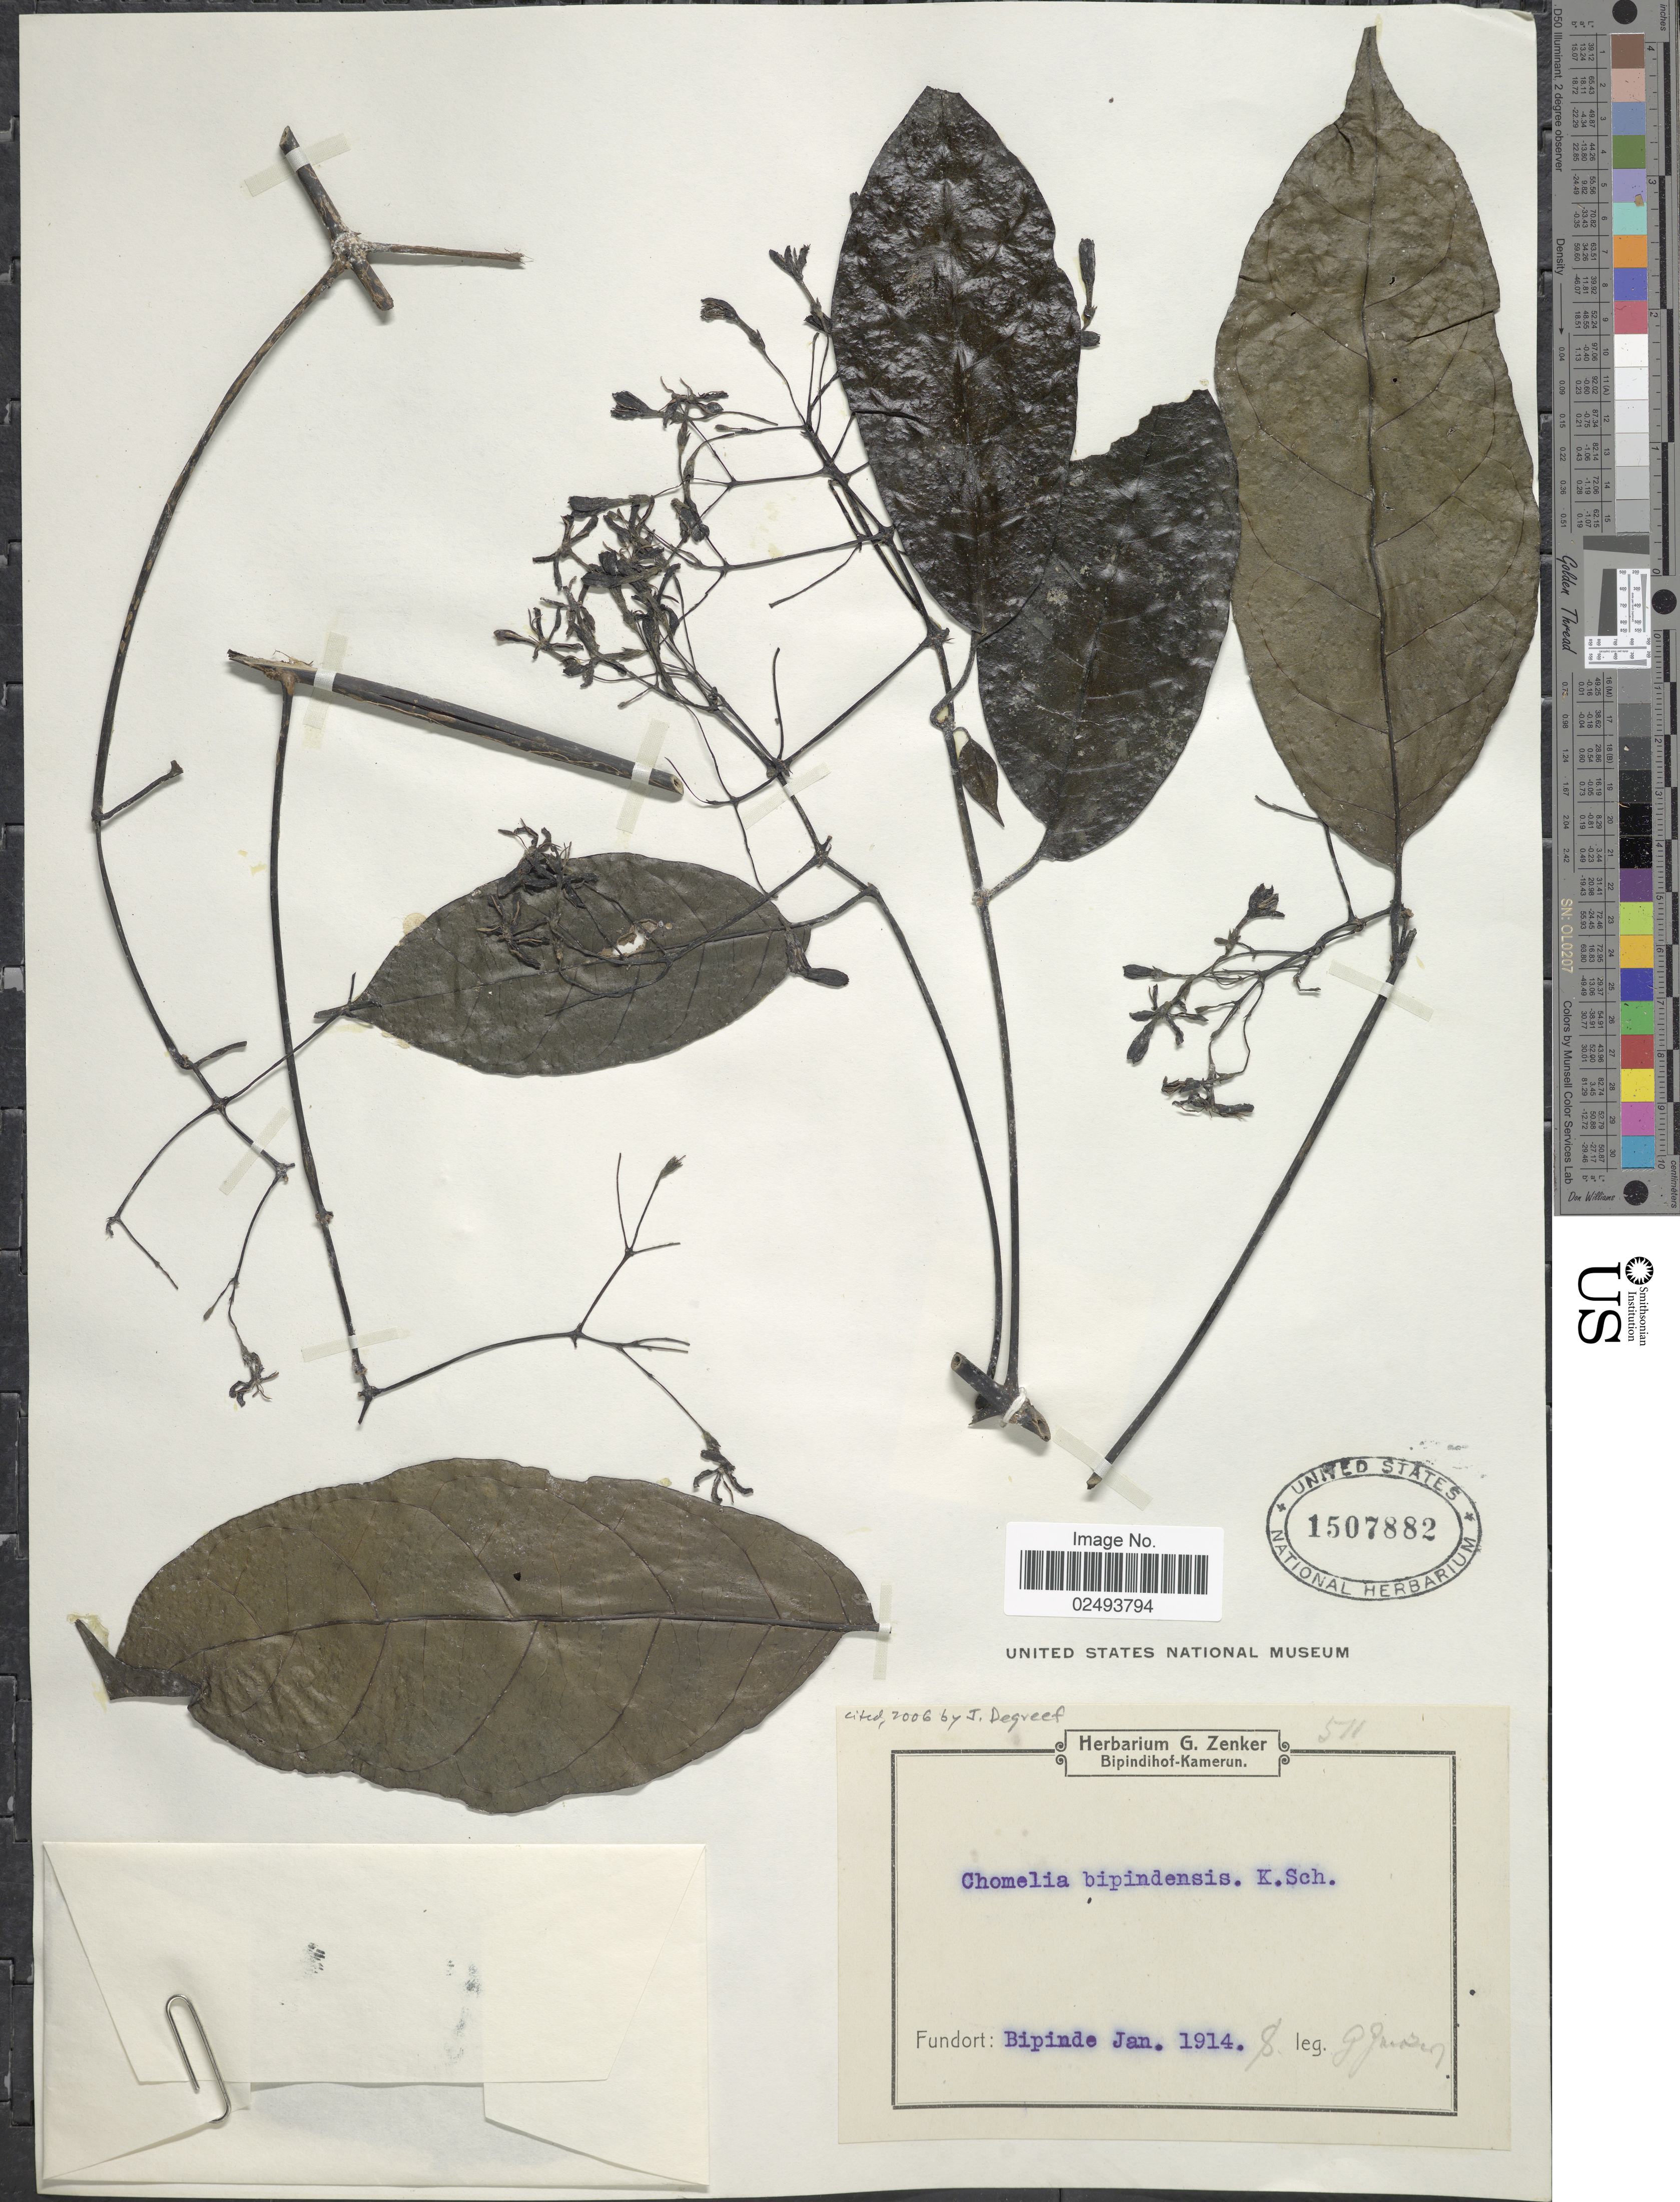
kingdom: Plantae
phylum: Tracheophyta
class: Magnoliopsida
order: Gentianales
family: Rubiaceae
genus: Tarenna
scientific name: Tarenna bipindensis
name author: (K. Schum.) Bremek.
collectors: G. A. Zenker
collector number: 511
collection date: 1914-01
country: Cameroon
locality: Bipinde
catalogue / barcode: US 1507882